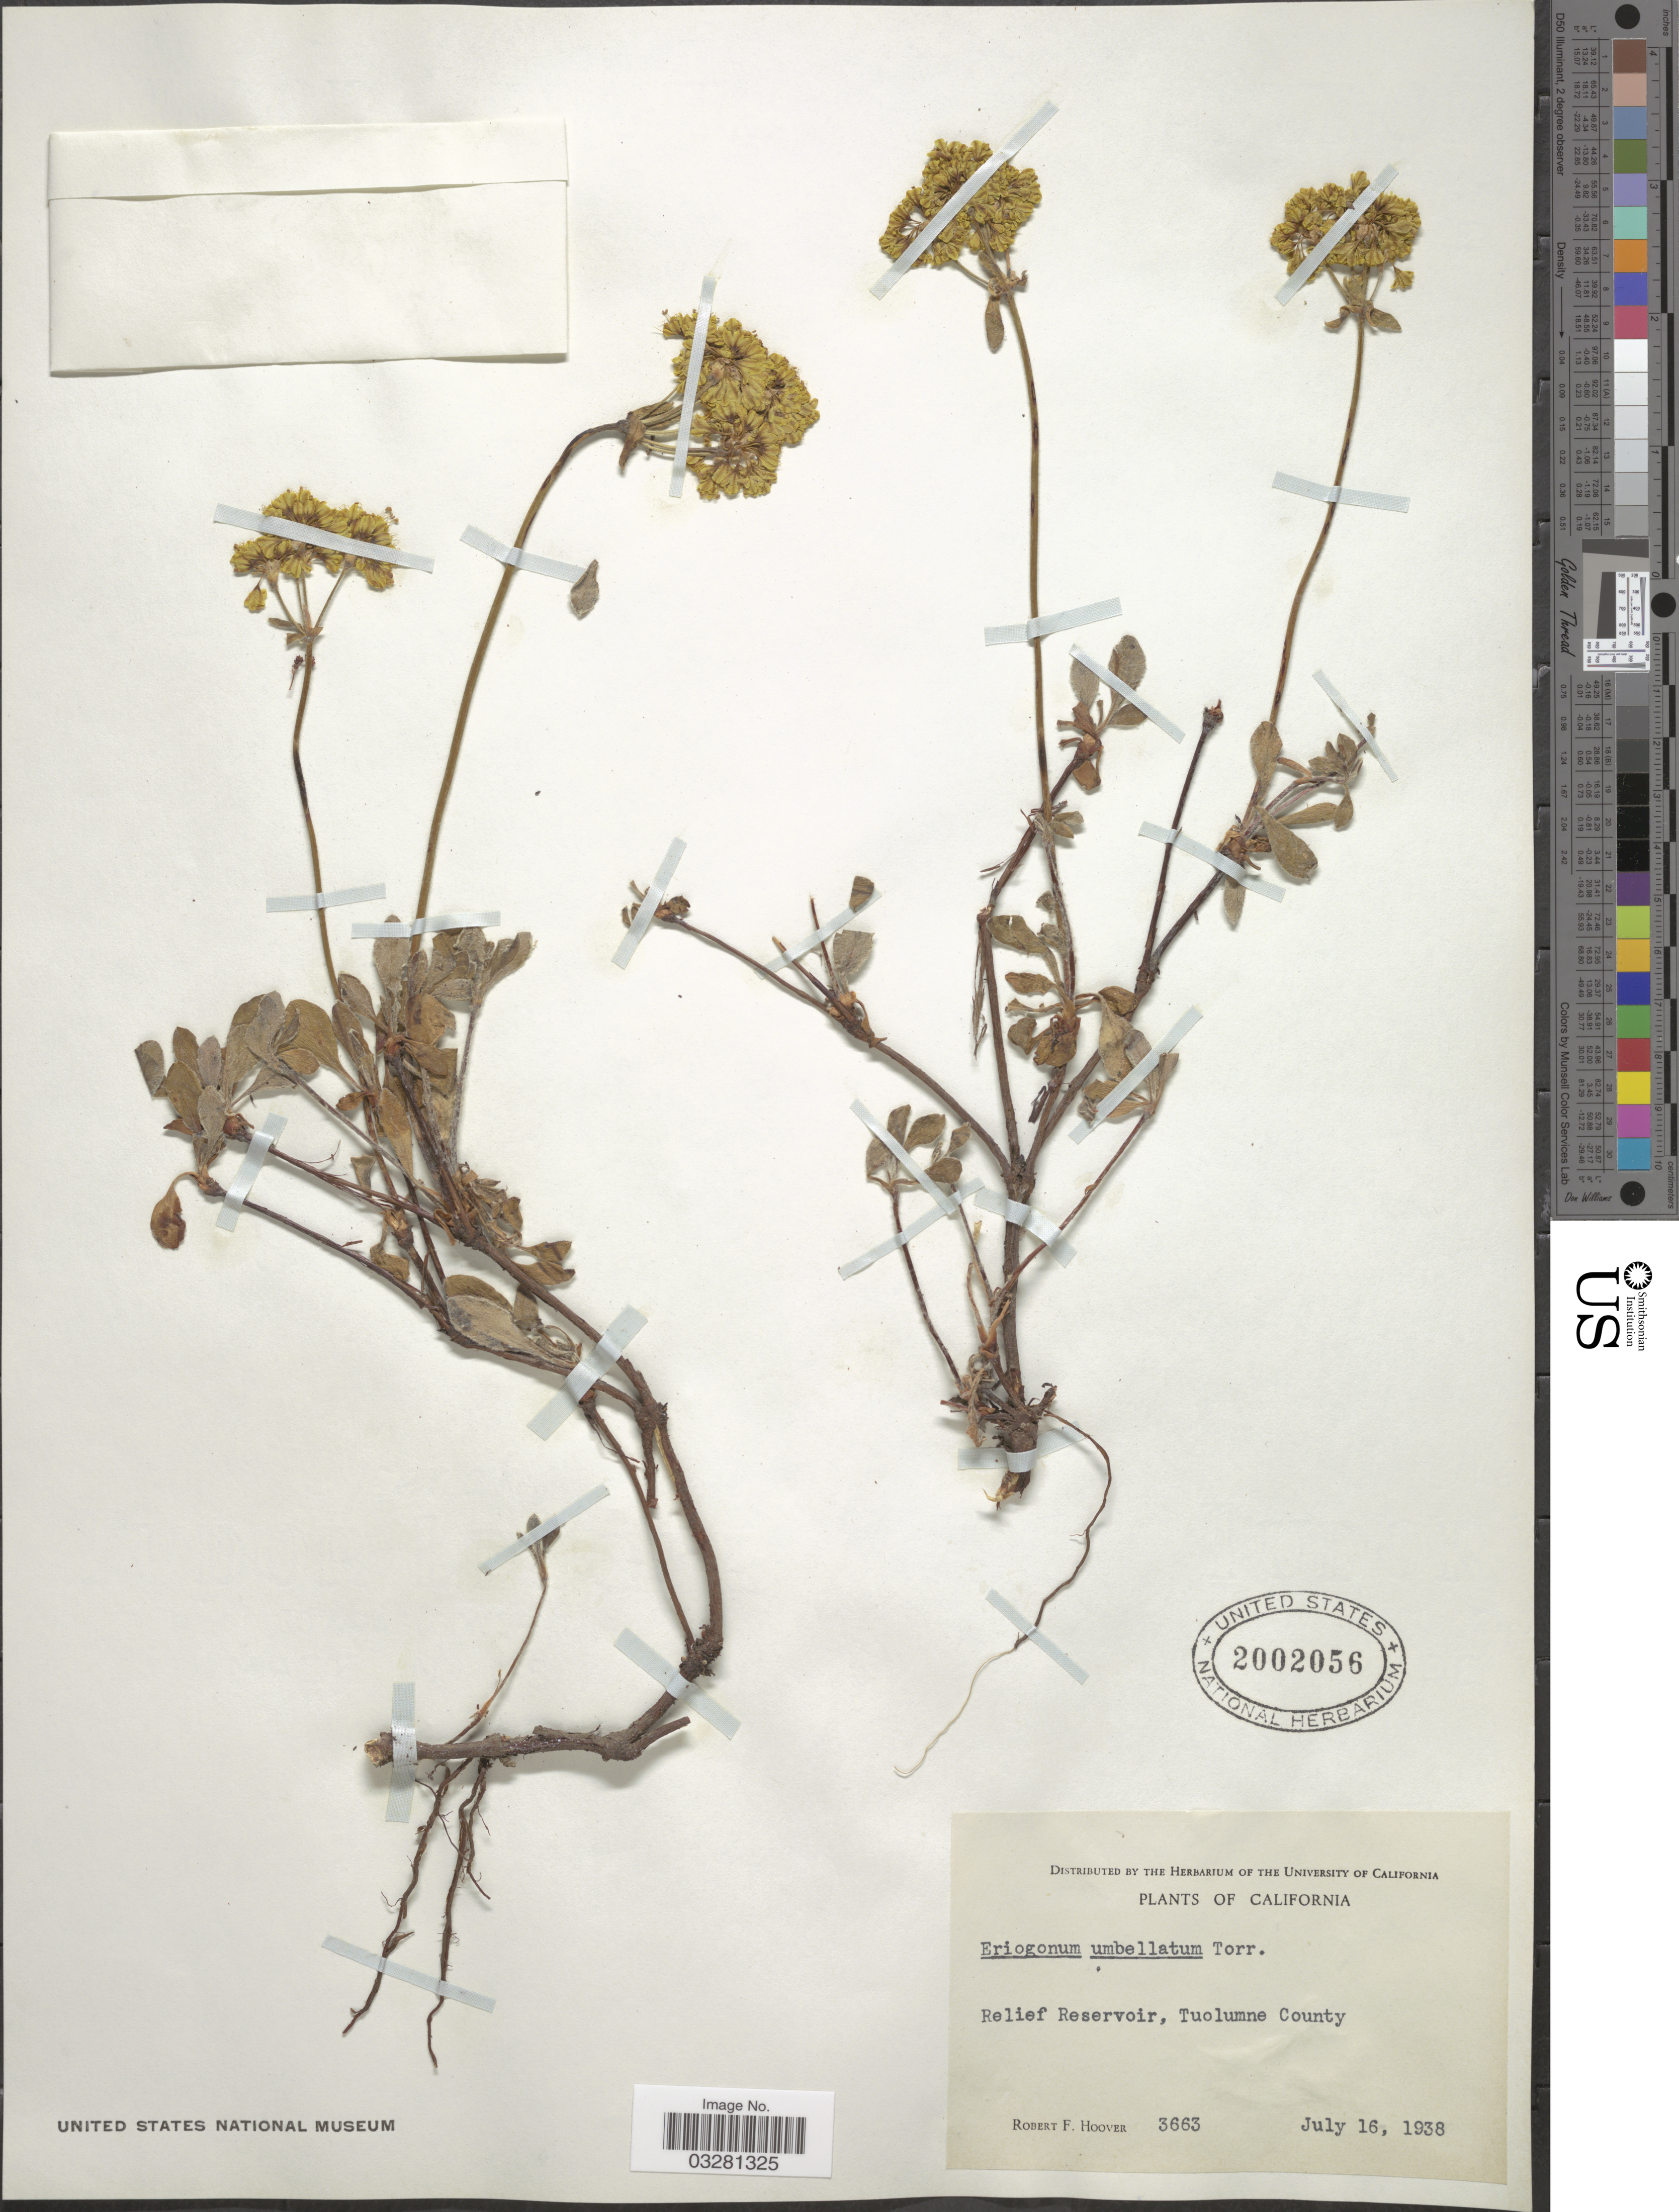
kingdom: Plantae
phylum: Tracheophyta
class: Magnoliopsida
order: Caryophyllales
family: Polygonaceae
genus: Eriogonum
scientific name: Eriogonum umbellatum var. umbellatum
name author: Torr.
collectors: R. F. Hoover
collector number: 3663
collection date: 1938-07-16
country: United States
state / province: California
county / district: Tuolumne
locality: Relief Reservoir, Tuolumne County.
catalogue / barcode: US 2002056